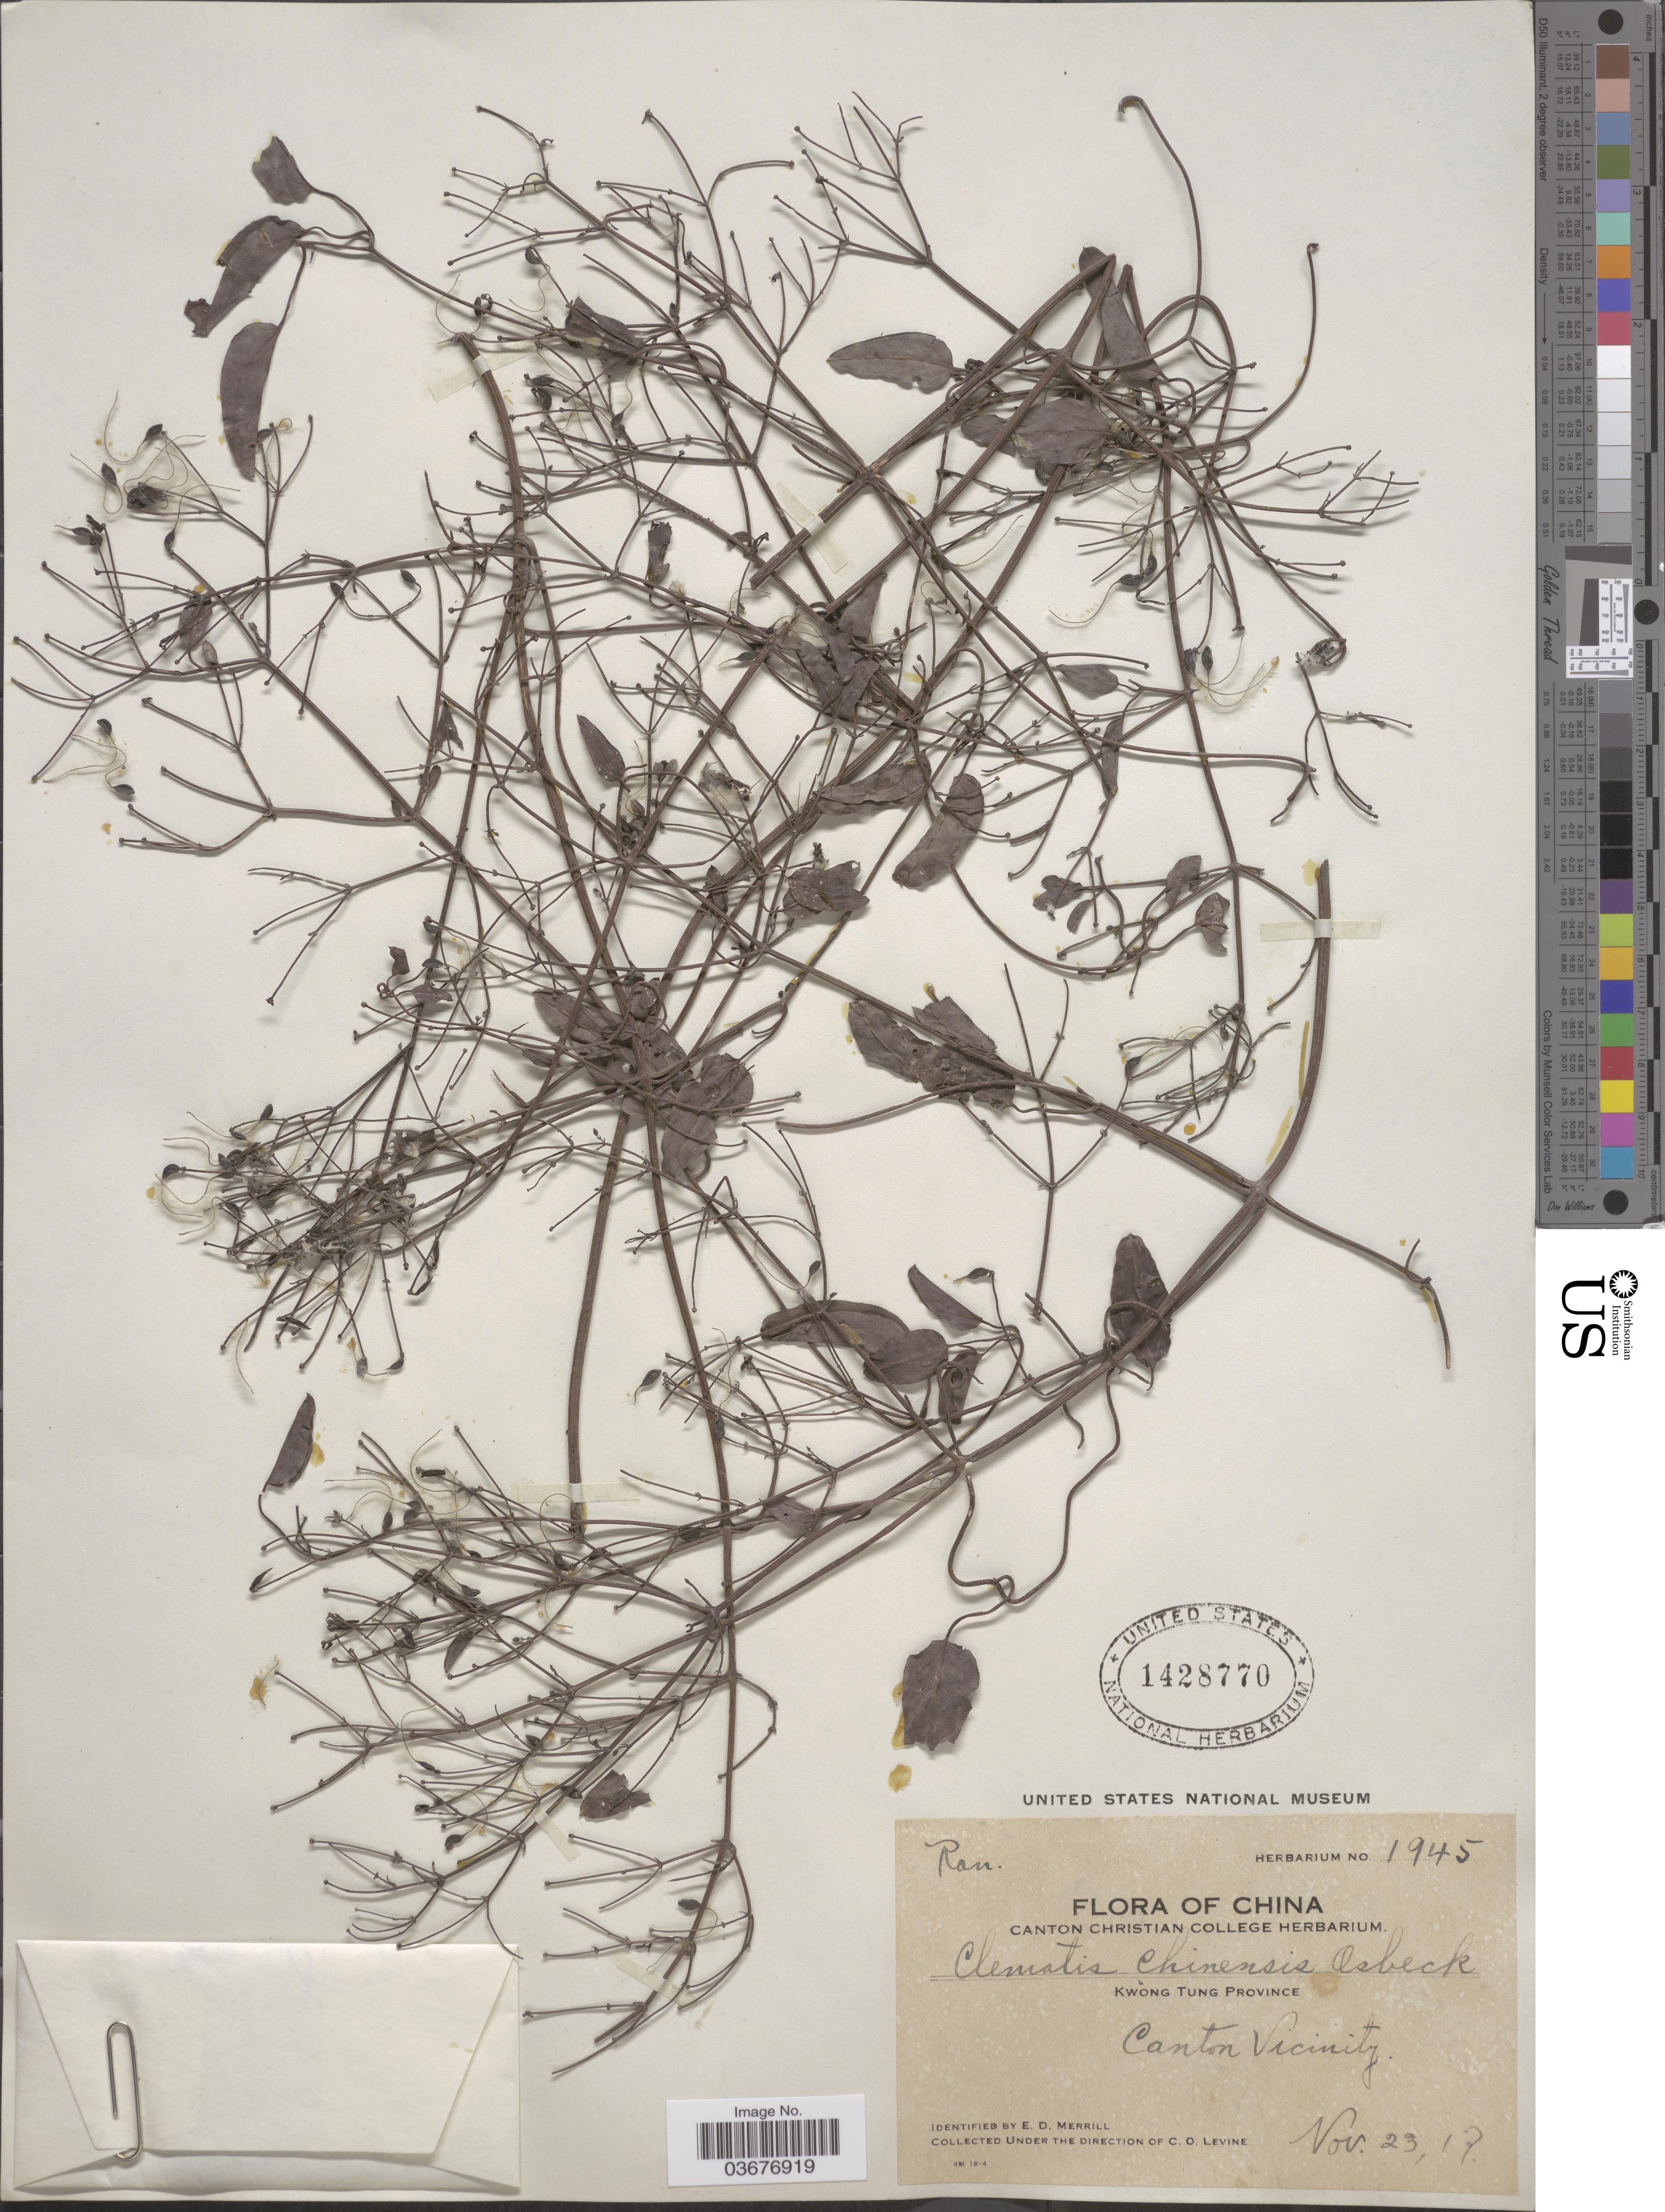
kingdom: Plantae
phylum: Tracheophyta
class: Magnoliopsida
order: Ranunculales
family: Ranunculaceae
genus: Clematis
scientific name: Clematis chinensis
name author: Retz.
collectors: C. O. Levine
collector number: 1945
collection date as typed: Transcribed d/m/y: 23/11/17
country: China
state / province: Guangdong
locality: Kwong Tung Province. Canton Vicinity.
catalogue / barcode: US 1428770